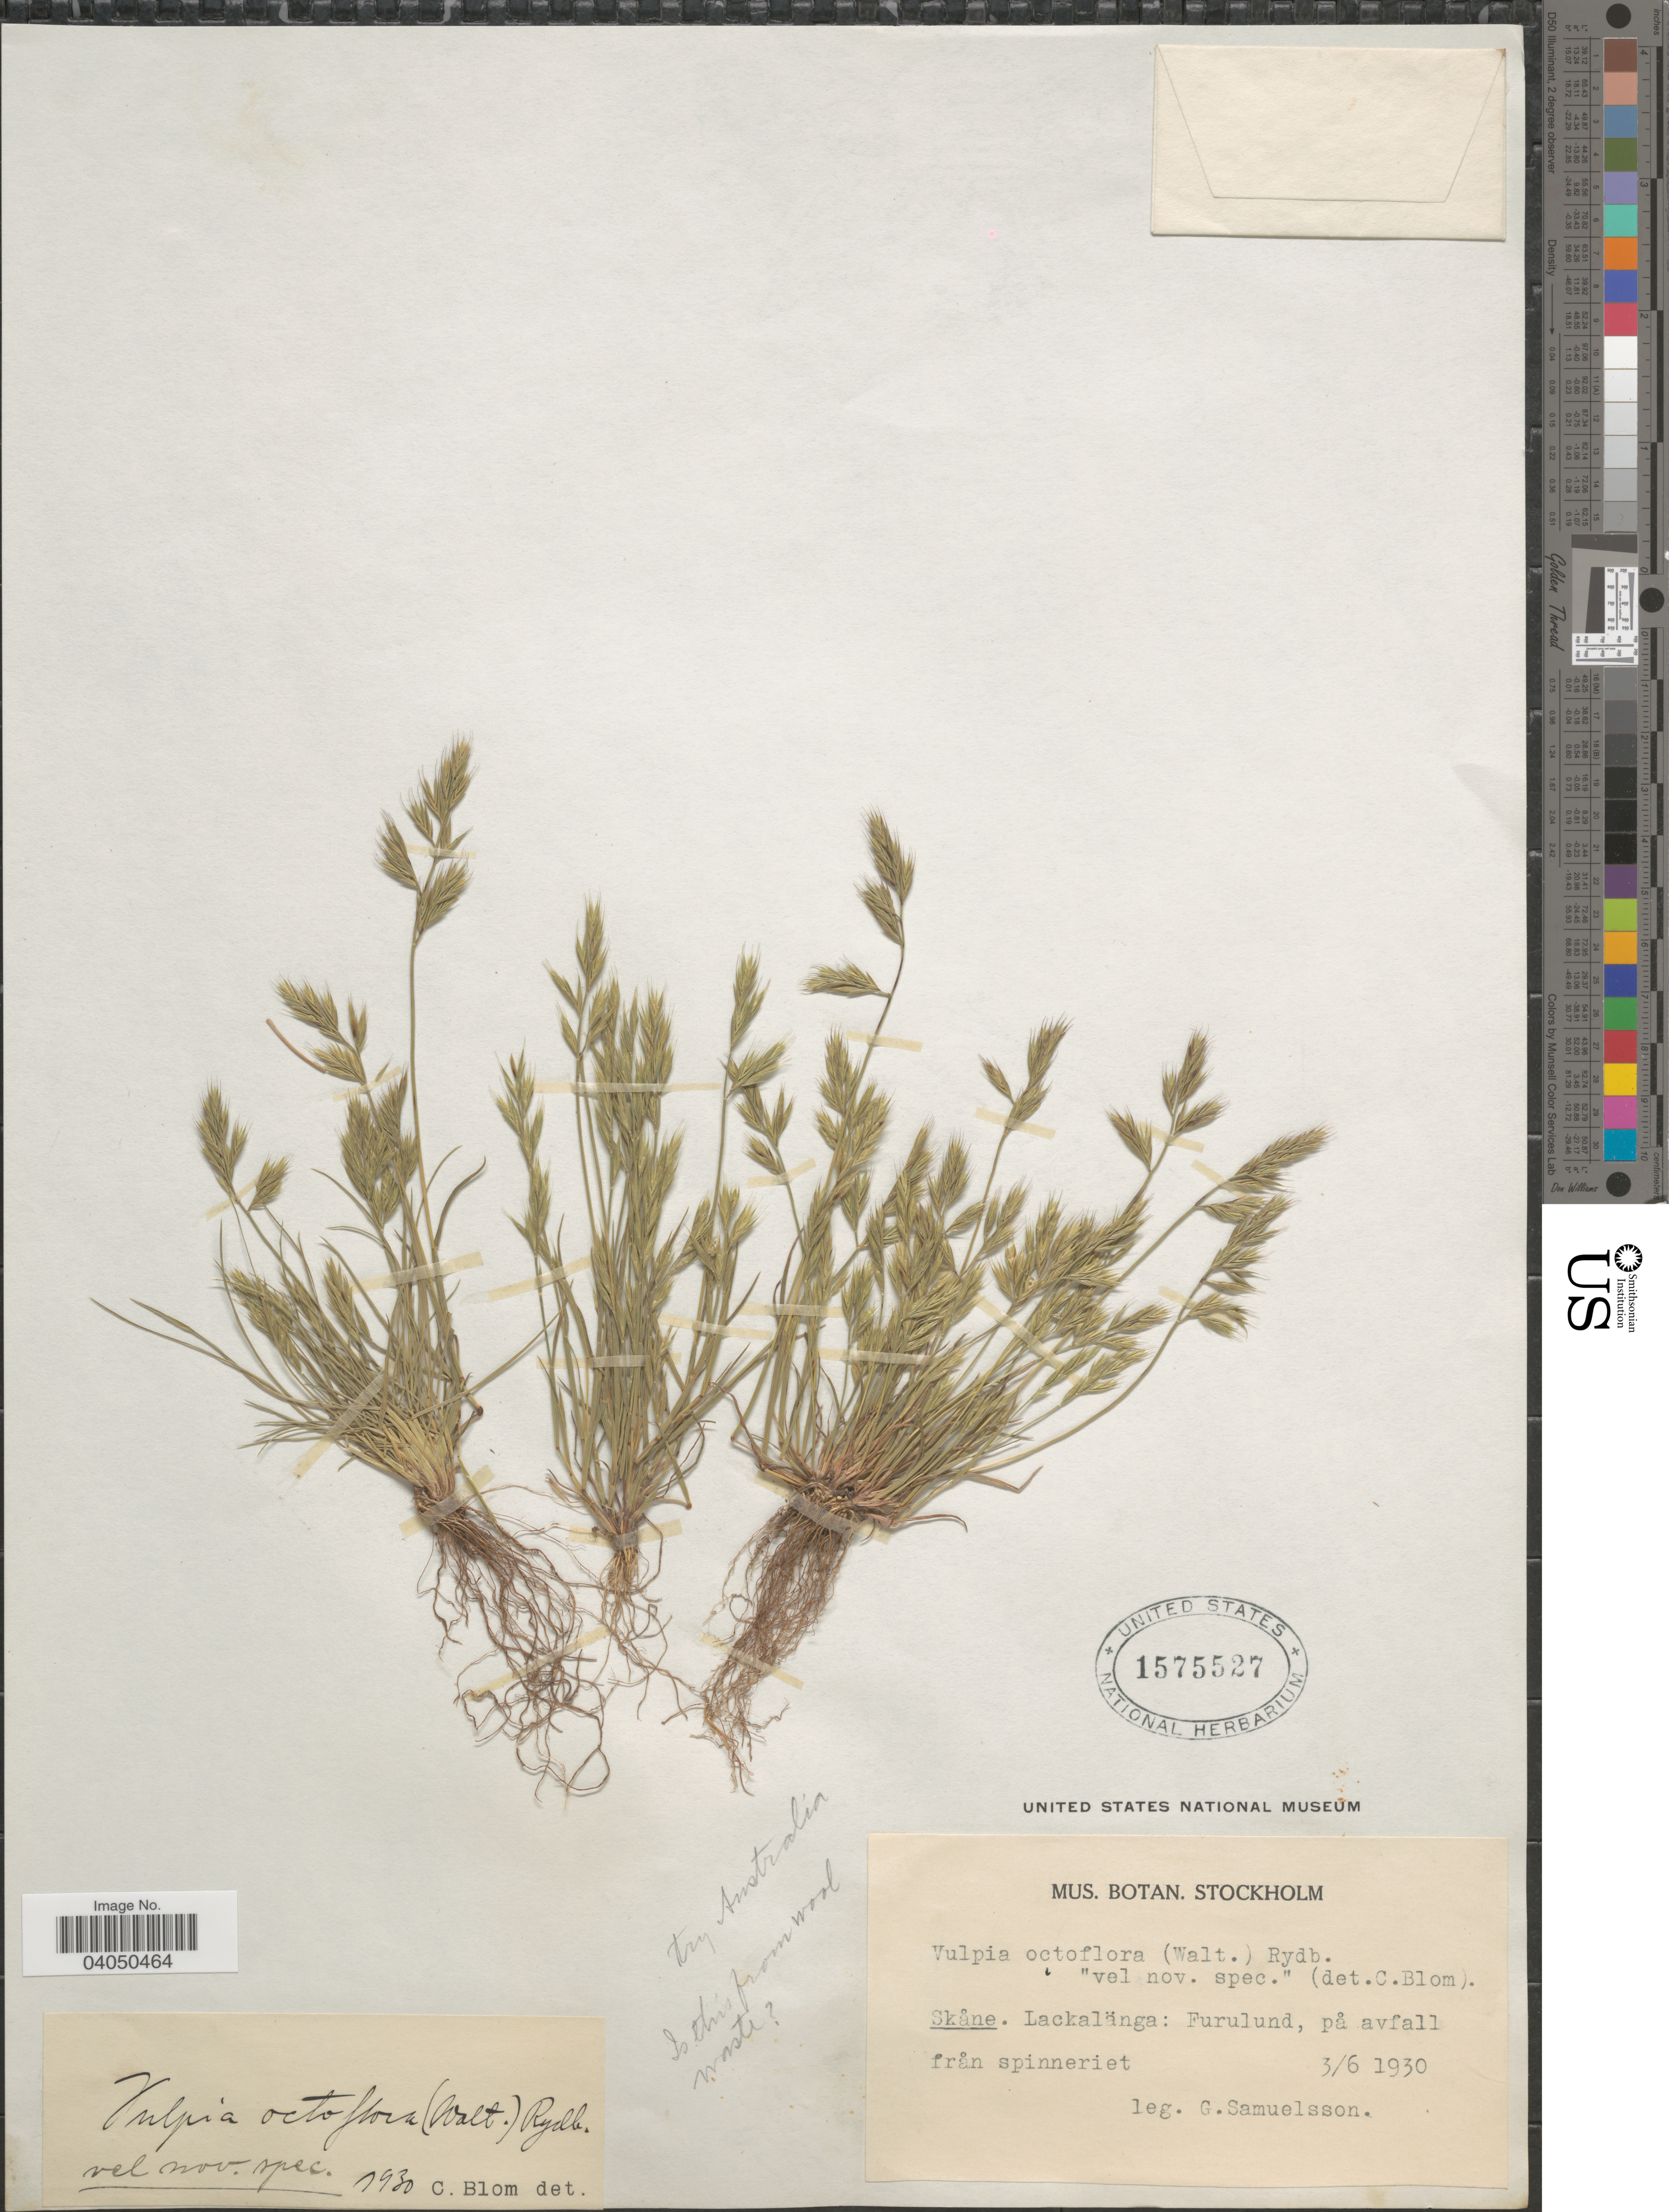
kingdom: Plantae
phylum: Tracheophyta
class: Liliopsida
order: Poales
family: Poaceae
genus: Festuca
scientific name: Festuca sp.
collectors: G. Samuelsson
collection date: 1930-06-03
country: Sweden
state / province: Skåne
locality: Lackalänga: Furulund, på avfall från spinneriet.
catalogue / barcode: US 1575527